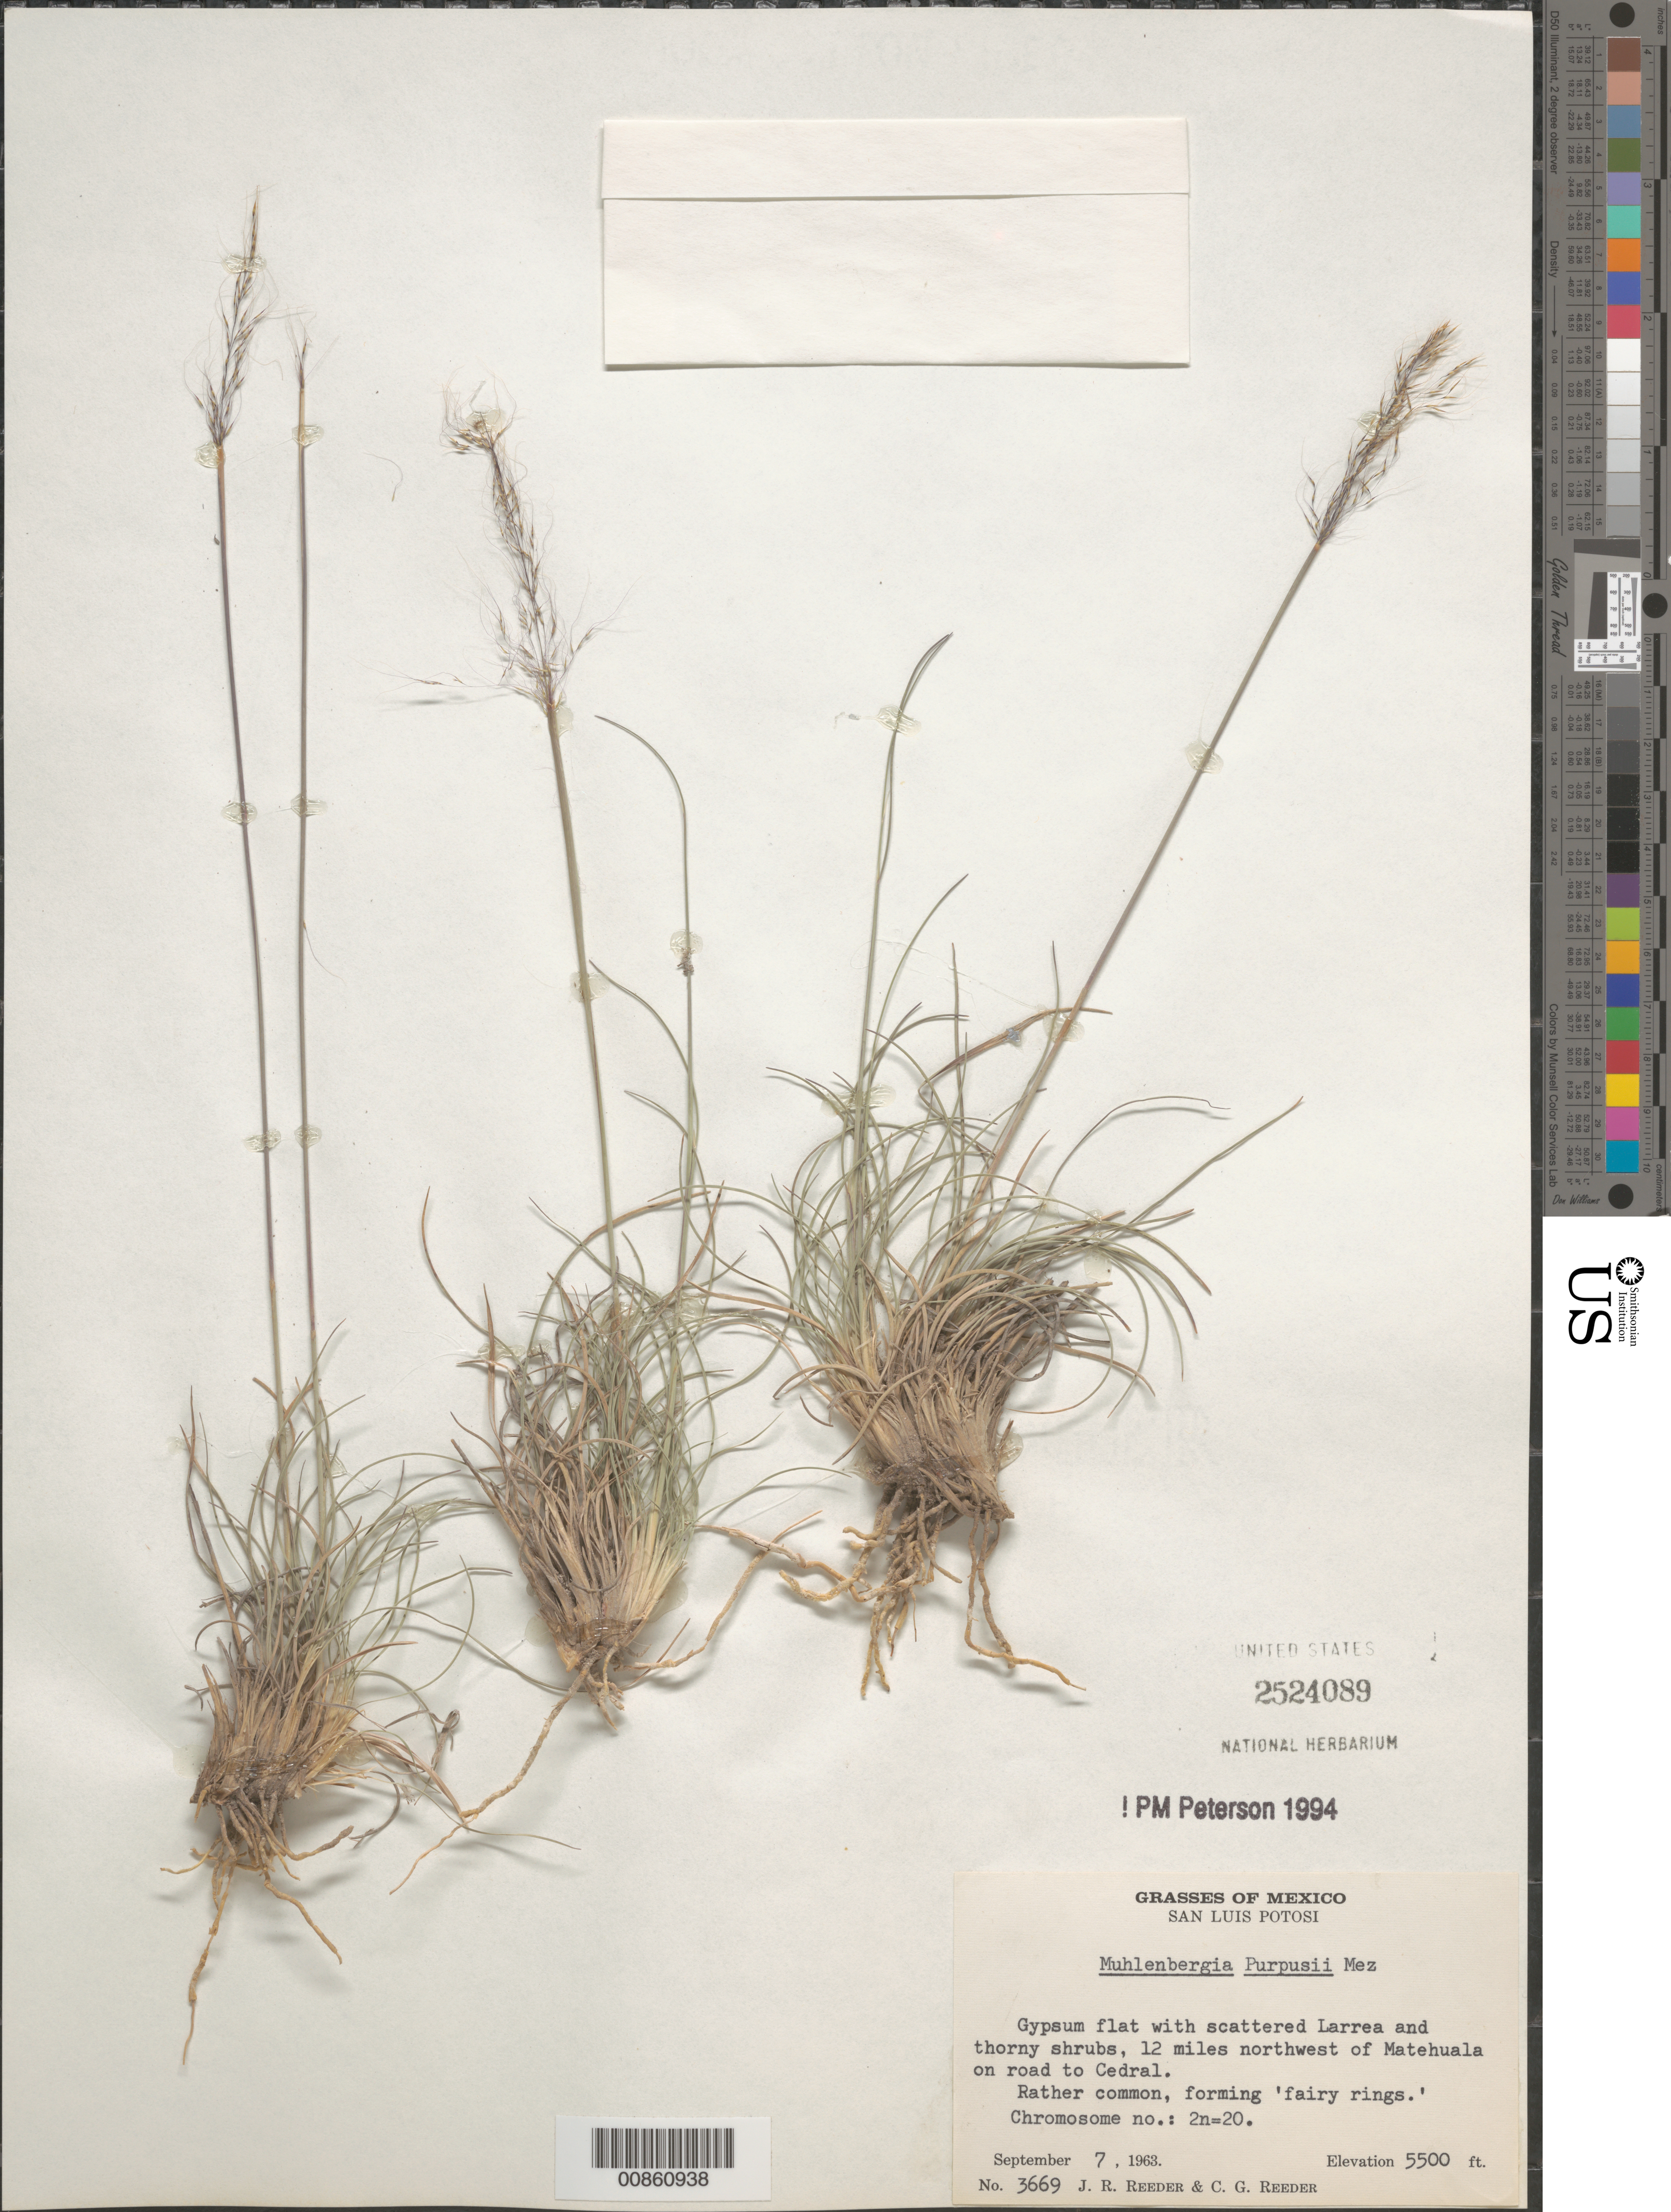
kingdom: Plantae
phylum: Tracheophyta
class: Liliopsida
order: Poales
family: Poaceae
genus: Muhlenbergia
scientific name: Muhlenbergia purpusii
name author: Mez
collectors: J. R. Reeder & C. G. Reeder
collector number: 3669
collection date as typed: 07 Sep 1963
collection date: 1963-09-07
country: Mexico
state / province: San Luis Potosi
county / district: Cedral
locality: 12 mi NW of Matehuala on road to Cedral, mpio. Cedral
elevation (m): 1676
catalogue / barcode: US 2524089